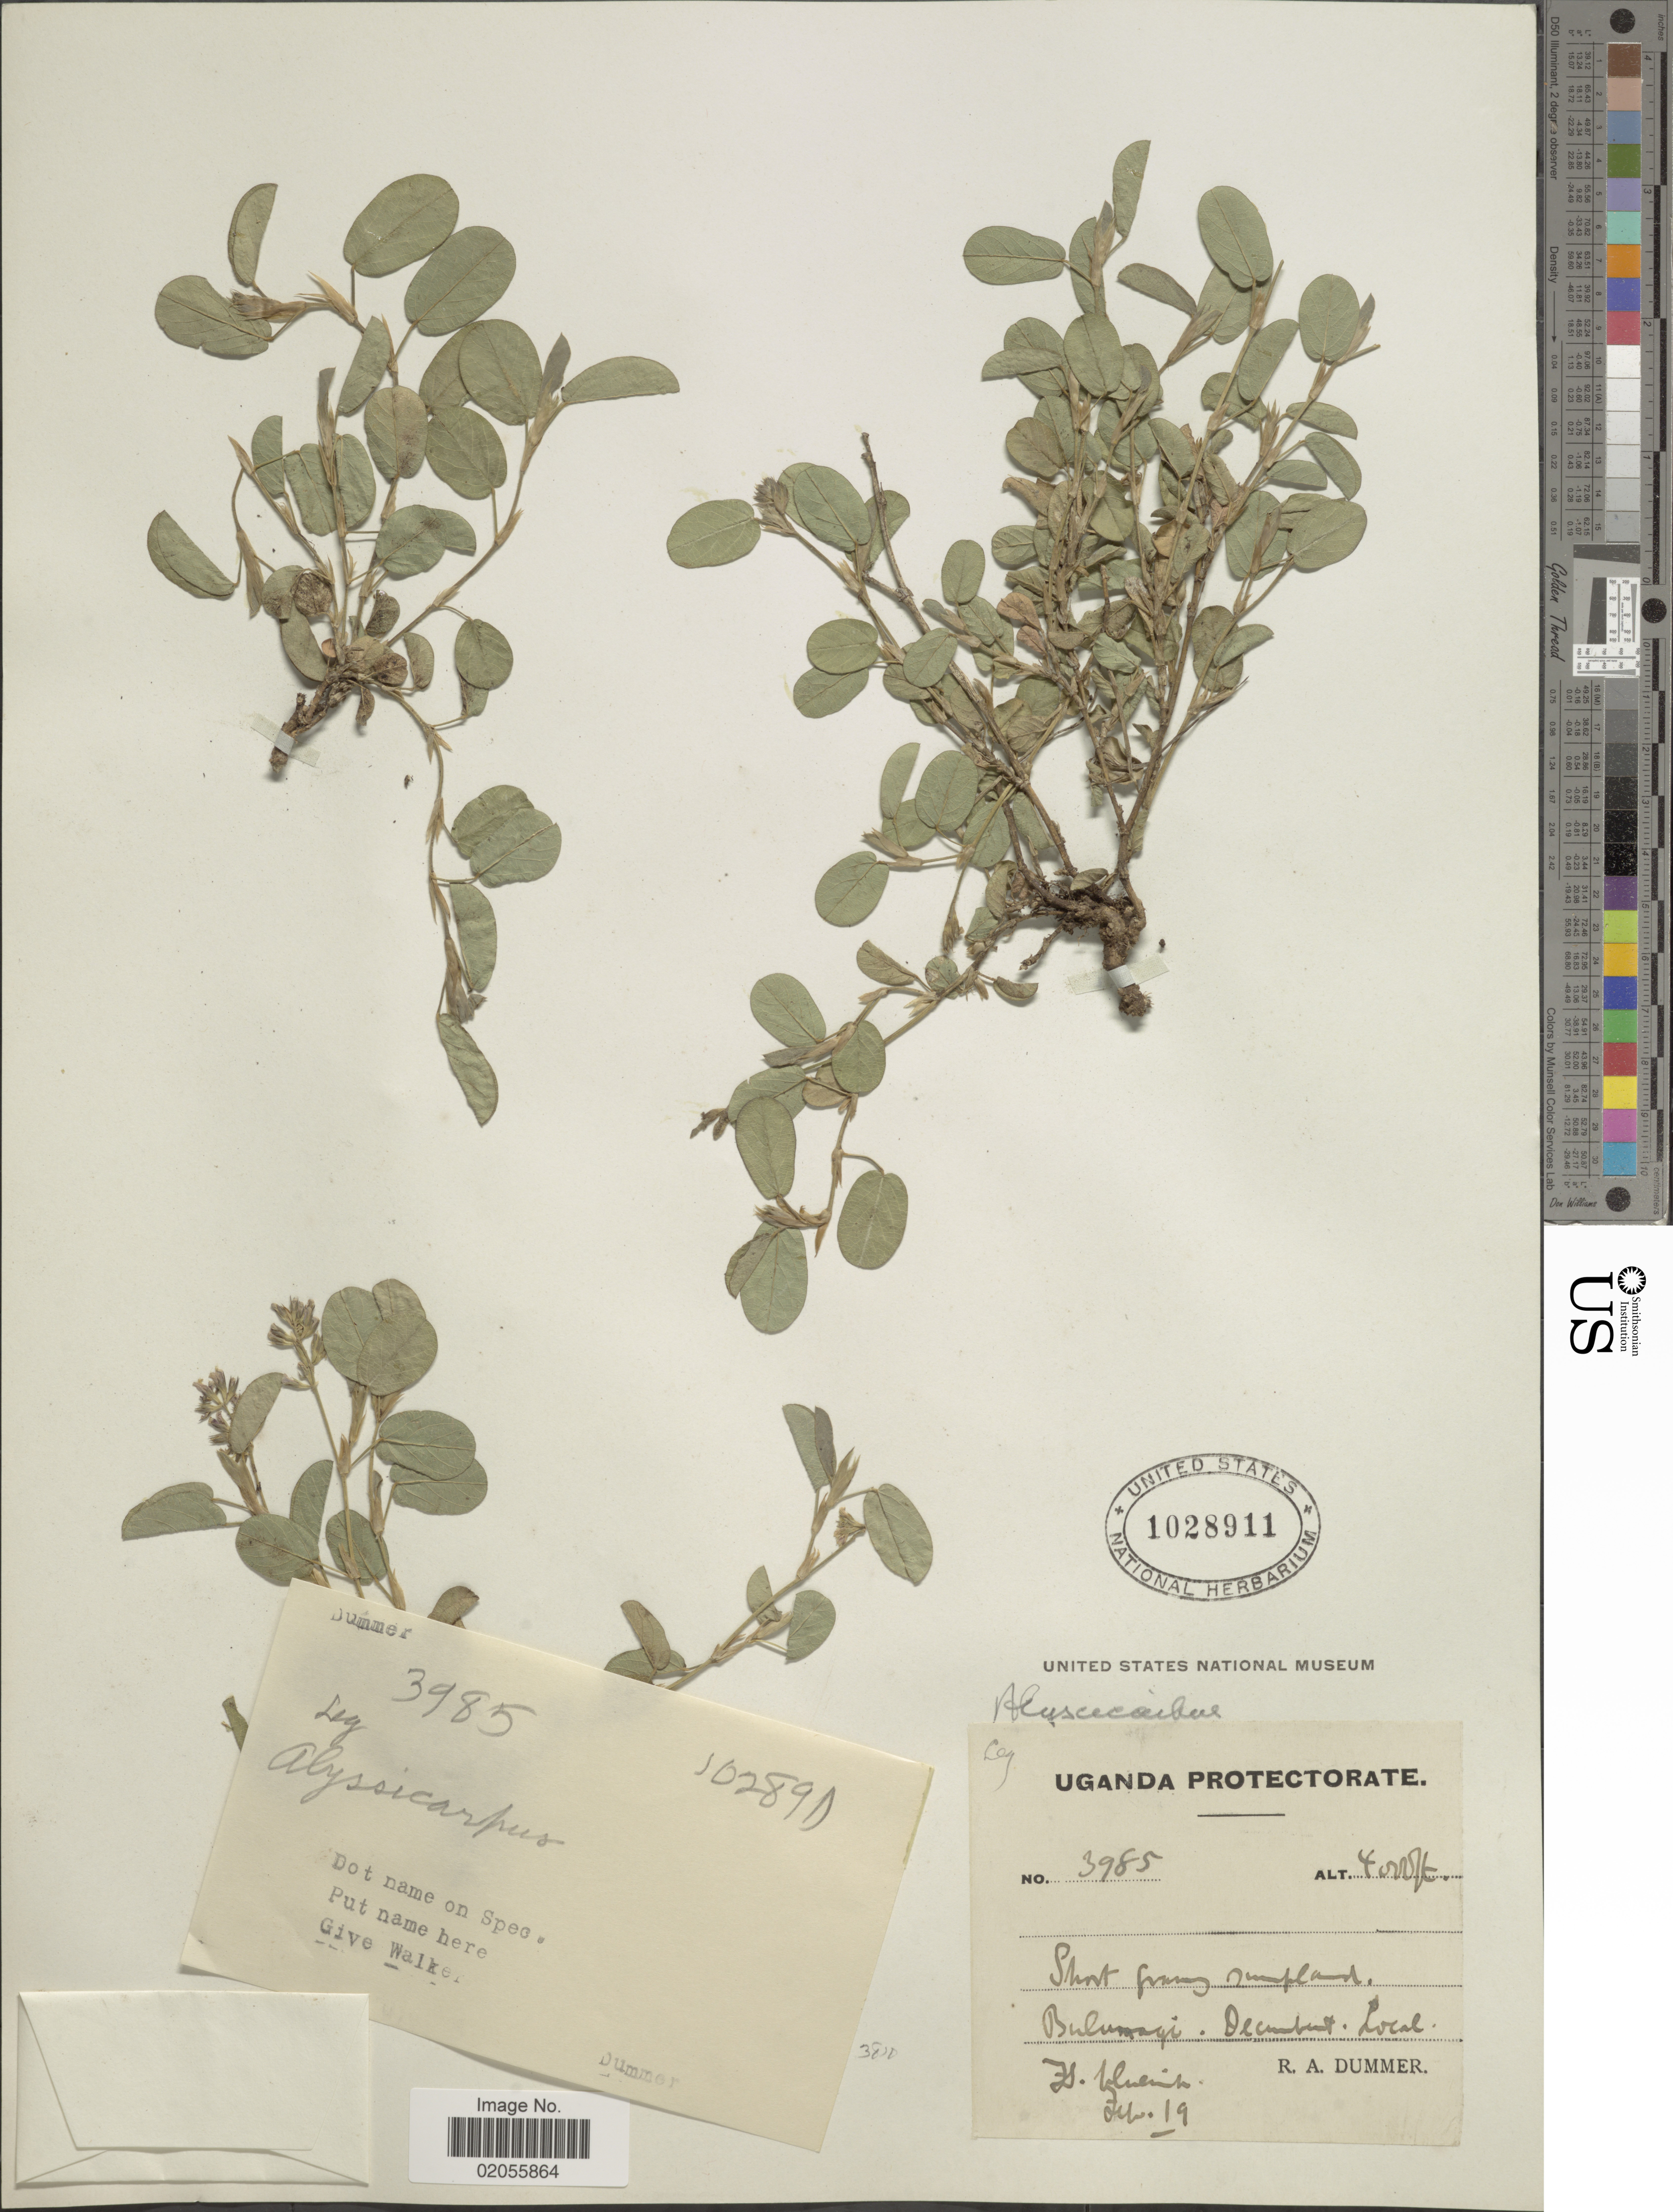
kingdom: Plantae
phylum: Tracheophyta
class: Magnoliopsida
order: Fabales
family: Fabaceae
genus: Alysicarpus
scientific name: Alysicarpus sp.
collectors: R. Dümmer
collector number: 3985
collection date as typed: Transcribed d/m/y: /2/19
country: Uganda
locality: Bulumagi.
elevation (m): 1219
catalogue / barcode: US 1028911